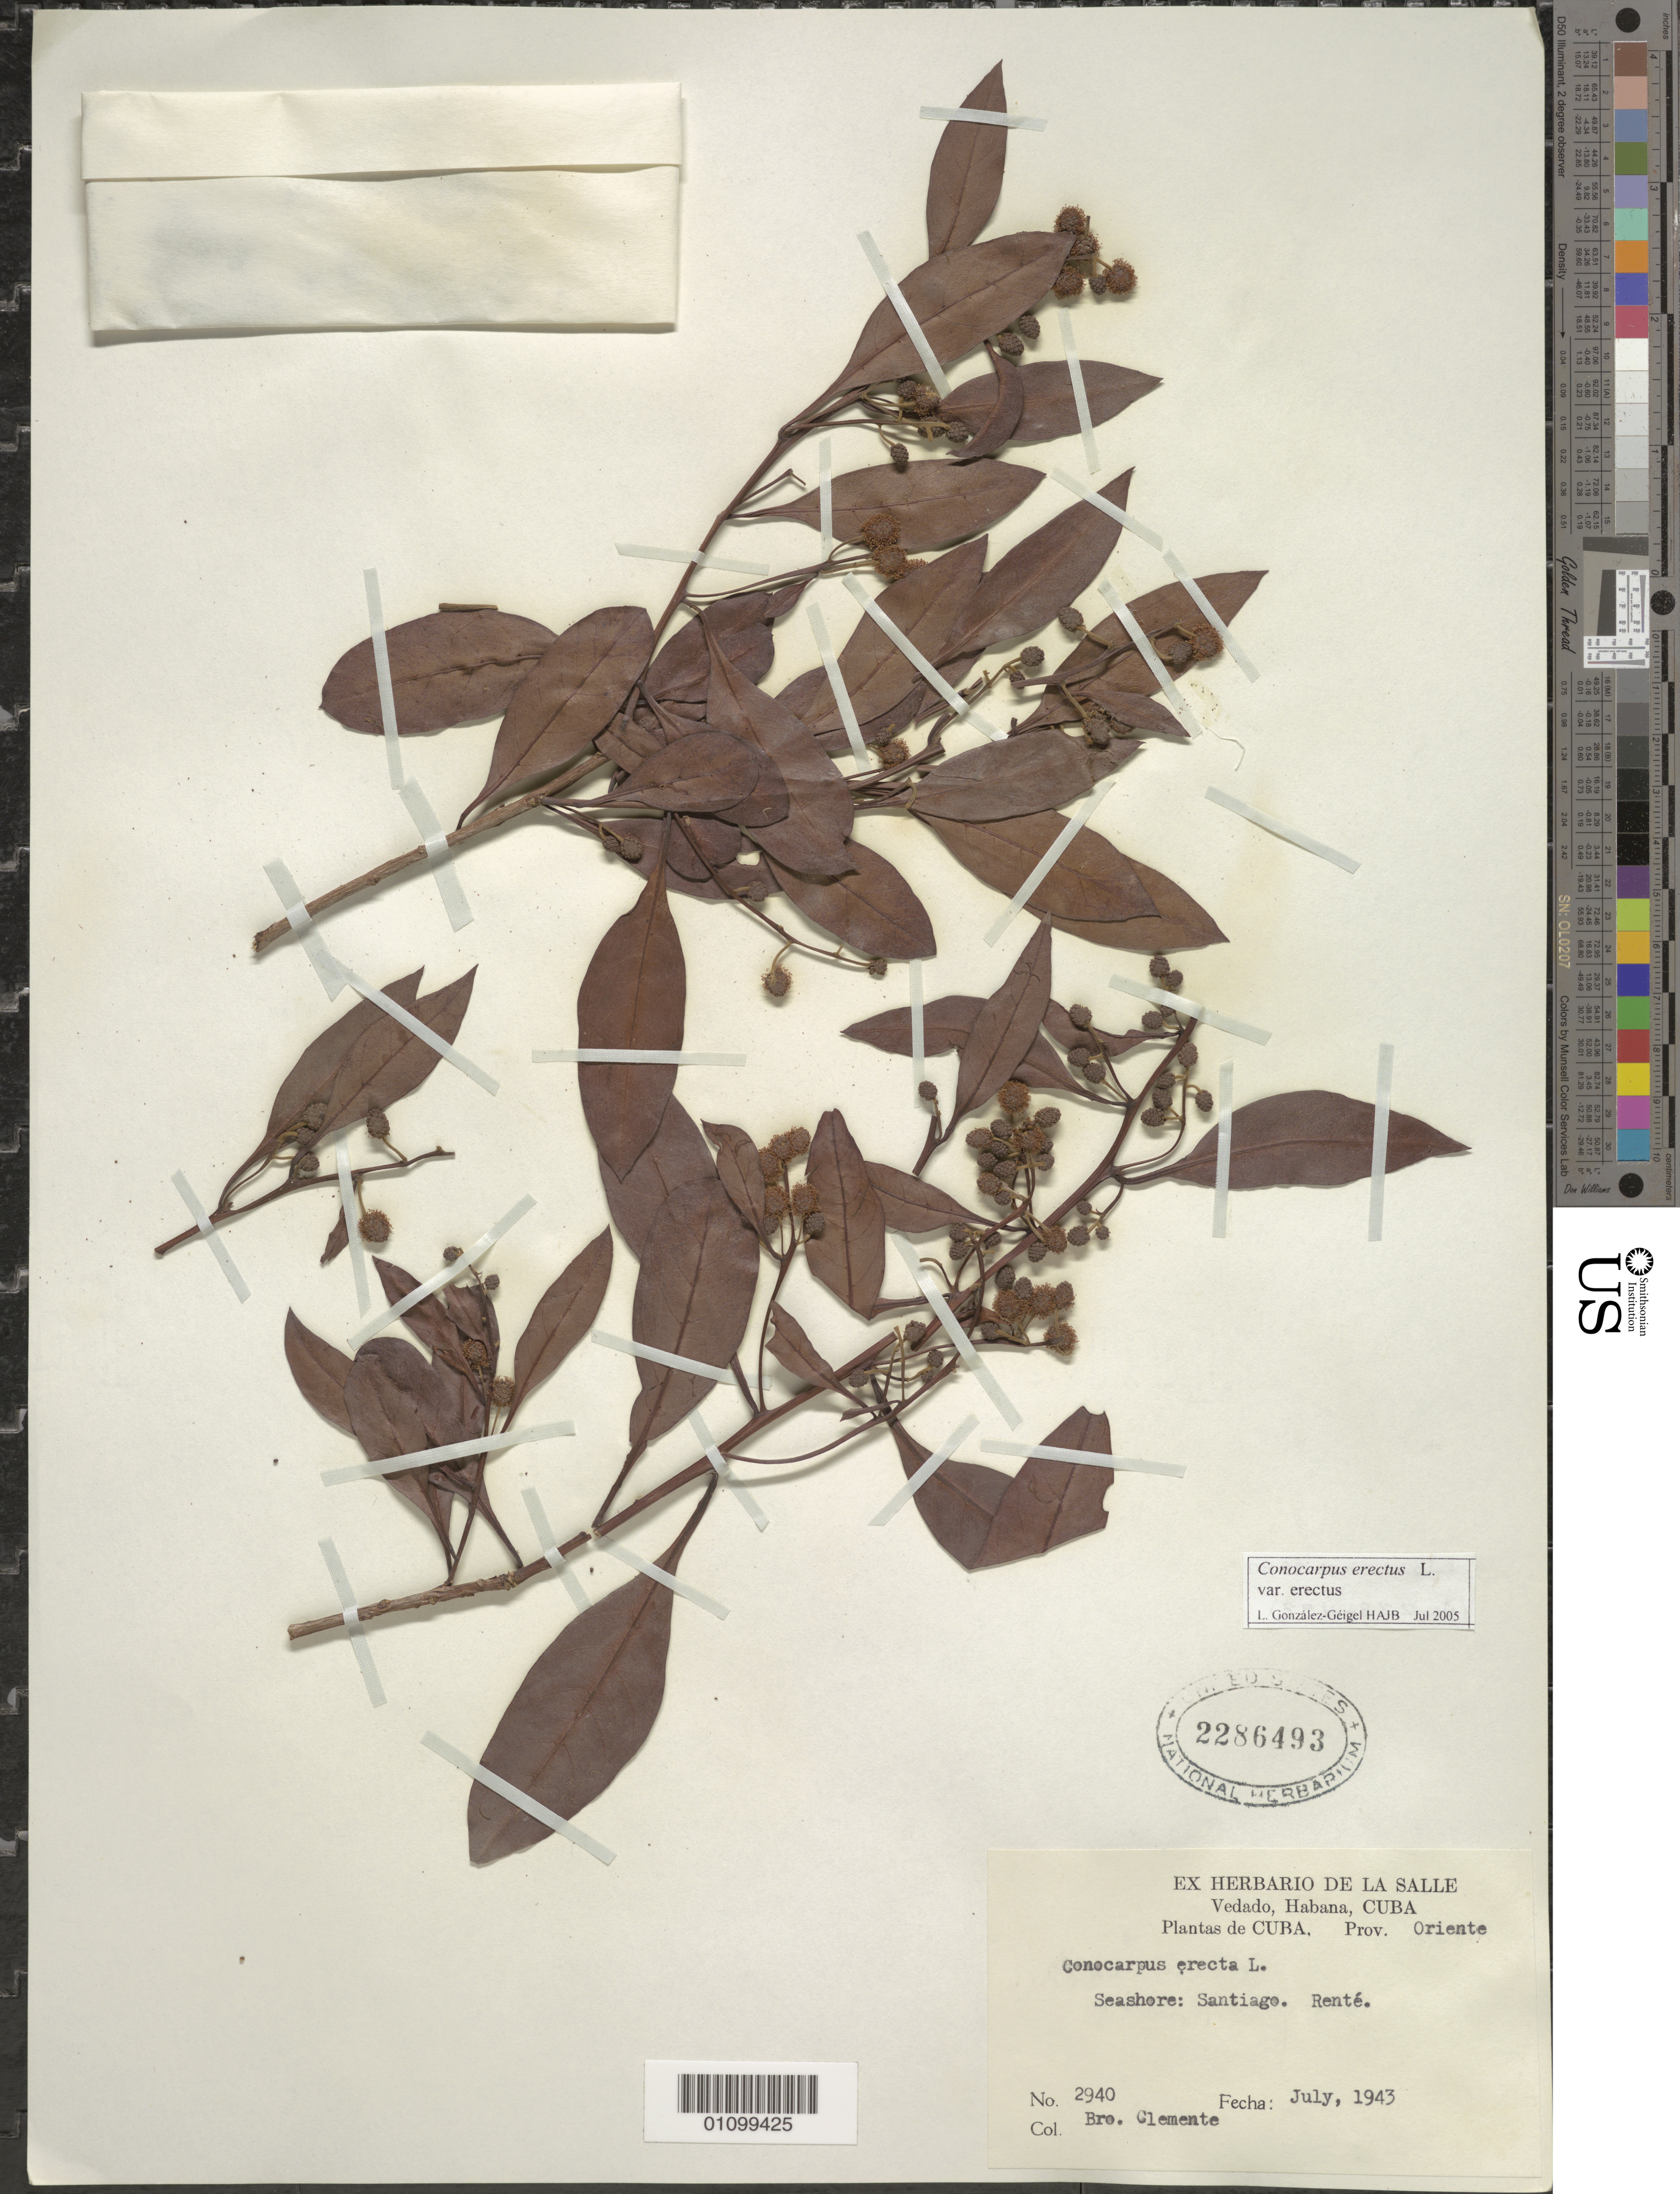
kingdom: Plantae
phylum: Tracheophyta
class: Magnoliopsida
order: Myrtales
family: Combretaceae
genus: Conocarpus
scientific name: Conocarpus erectus var. erectus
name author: L.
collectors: Bro. Clemente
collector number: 2940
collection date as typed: Jul 1943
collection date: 1943-07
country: Cuba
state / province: Santiago de Cuba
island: Cuba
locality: Seashore: Santiago Rente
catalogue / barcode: US 2286493